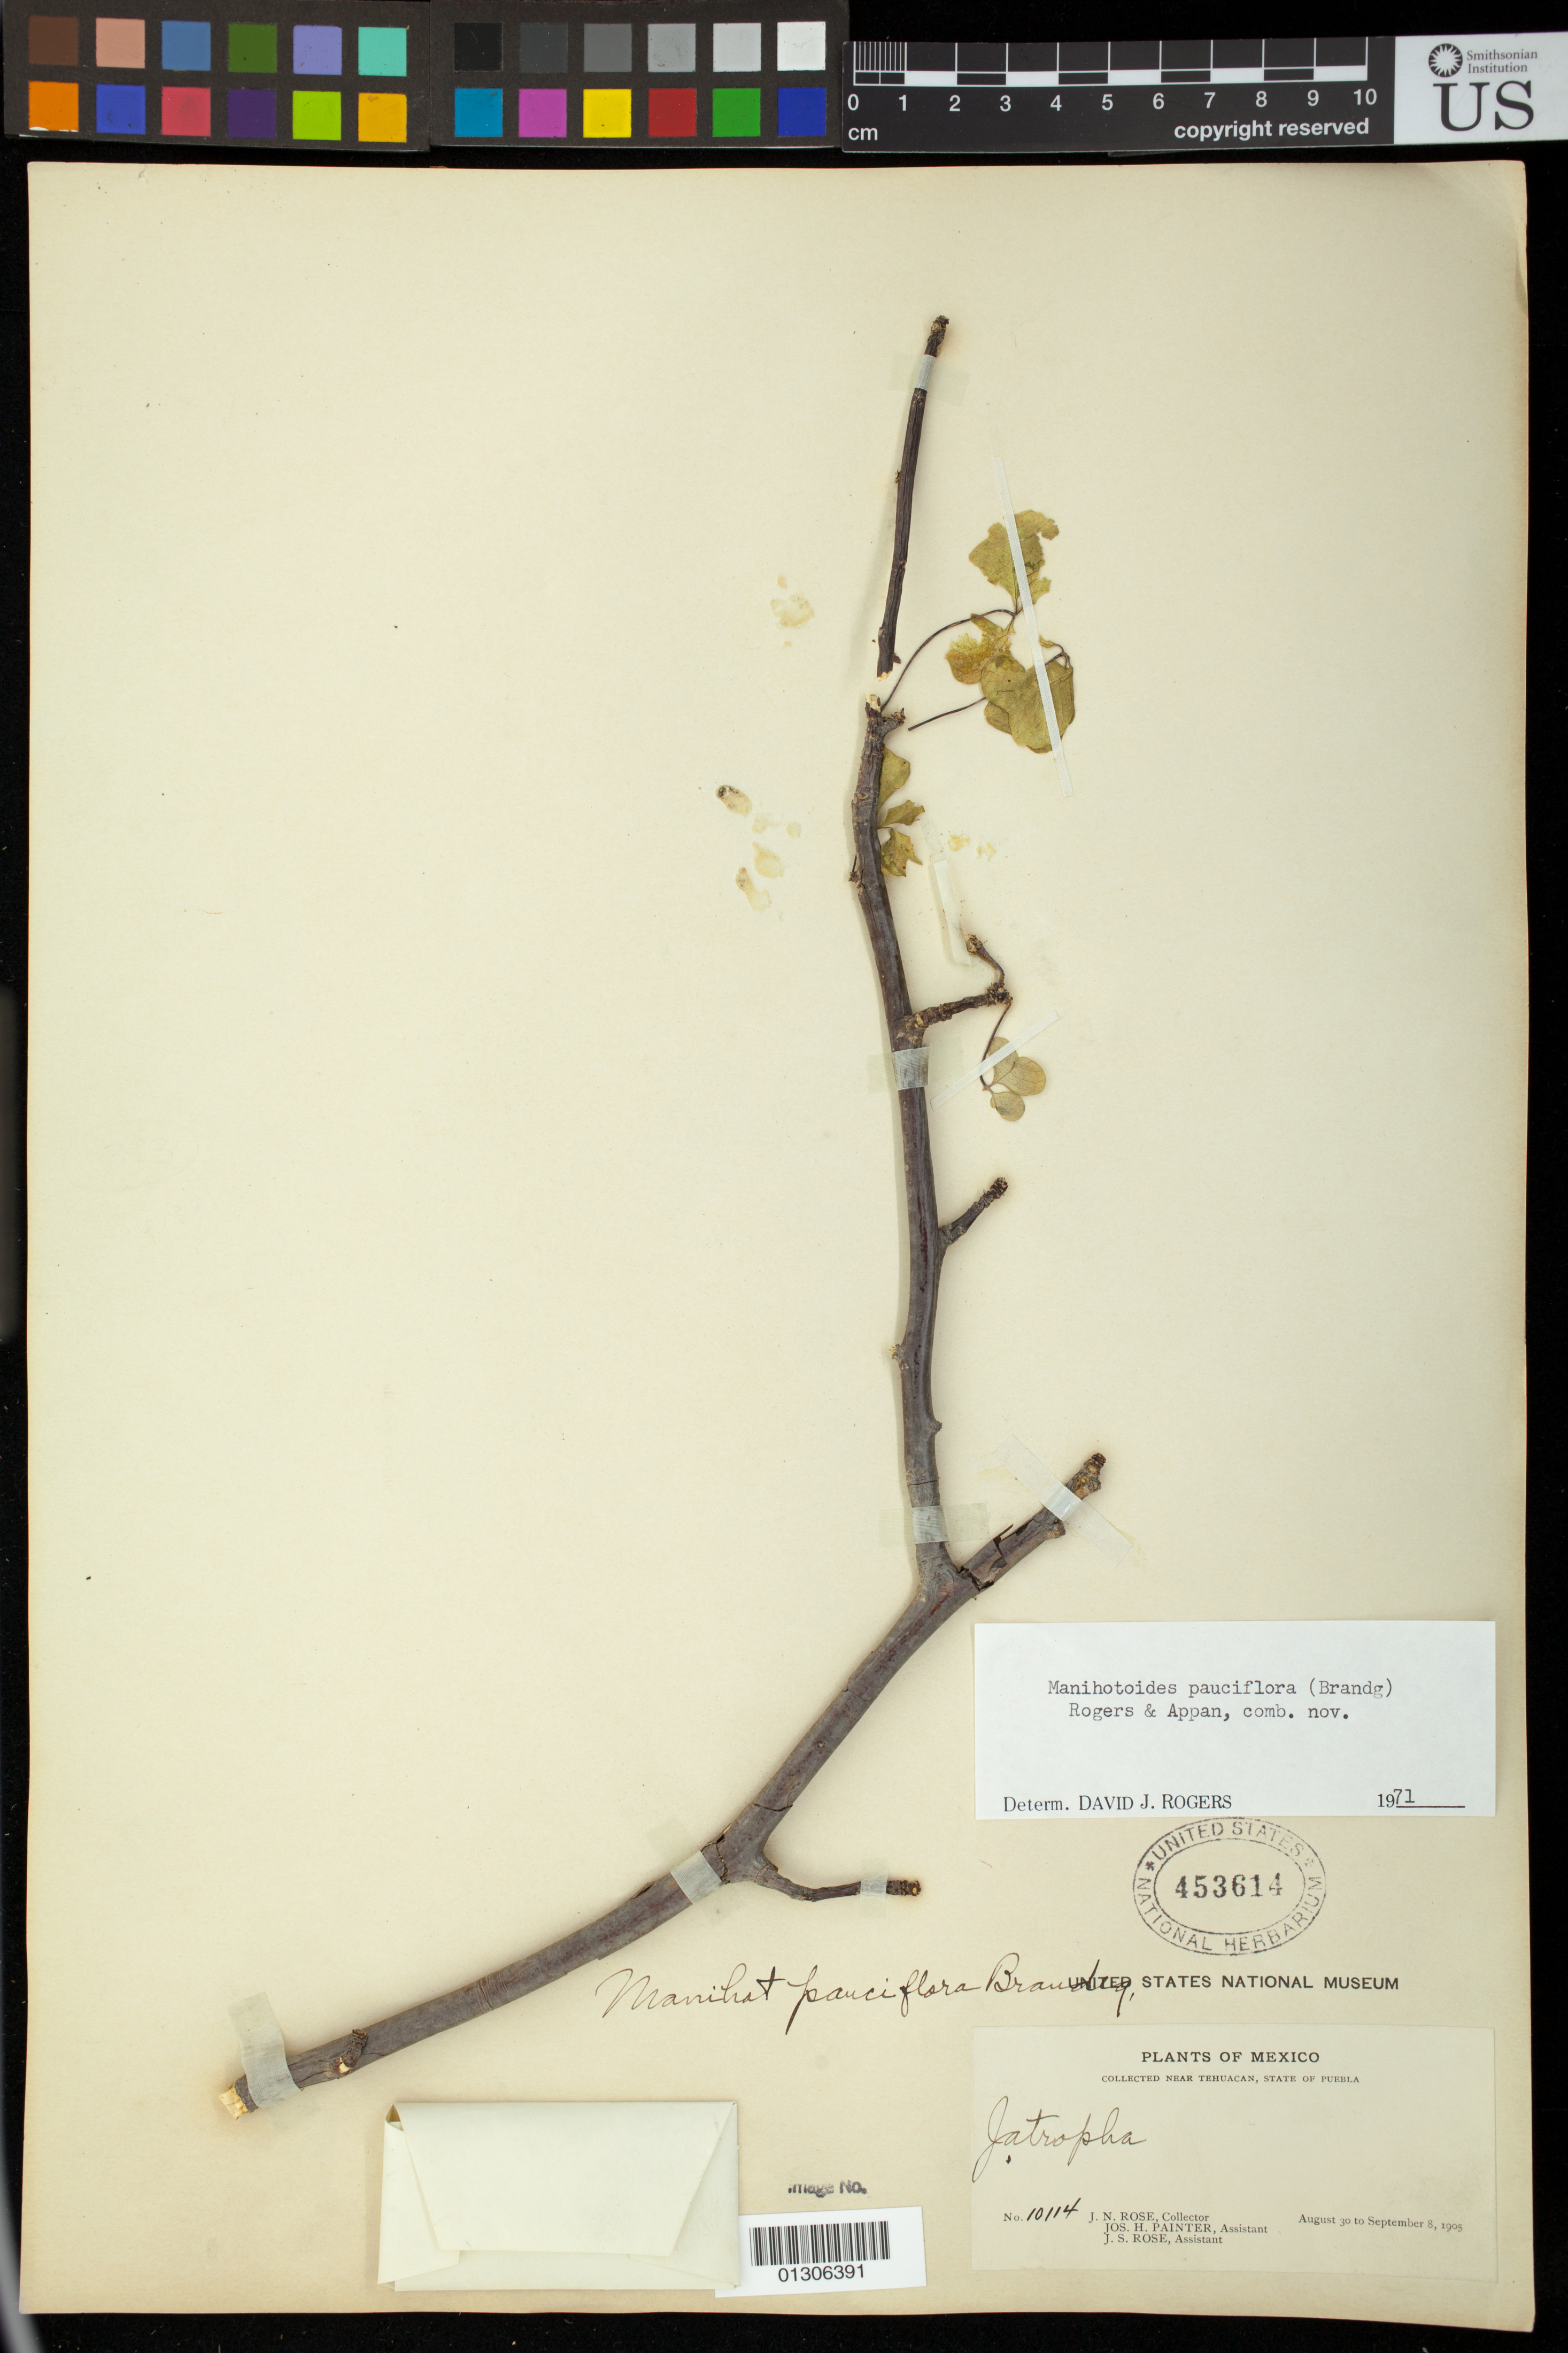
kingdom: Plantae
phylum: Tracheophyta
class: Magnoliopsida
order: Malpighiales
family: Euphorbiaceae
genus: Manihotoides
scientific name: Manihotoides pauciflora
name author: (Brandegee) D.J. Rogers & Appan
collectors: J. N. Rose, J. H. Painter & J. S. Rose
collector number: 10114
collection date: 1905-08-30/1905-09-08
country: Mexico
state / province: Puebla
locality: Near Tehuacan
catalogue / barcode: US 453614